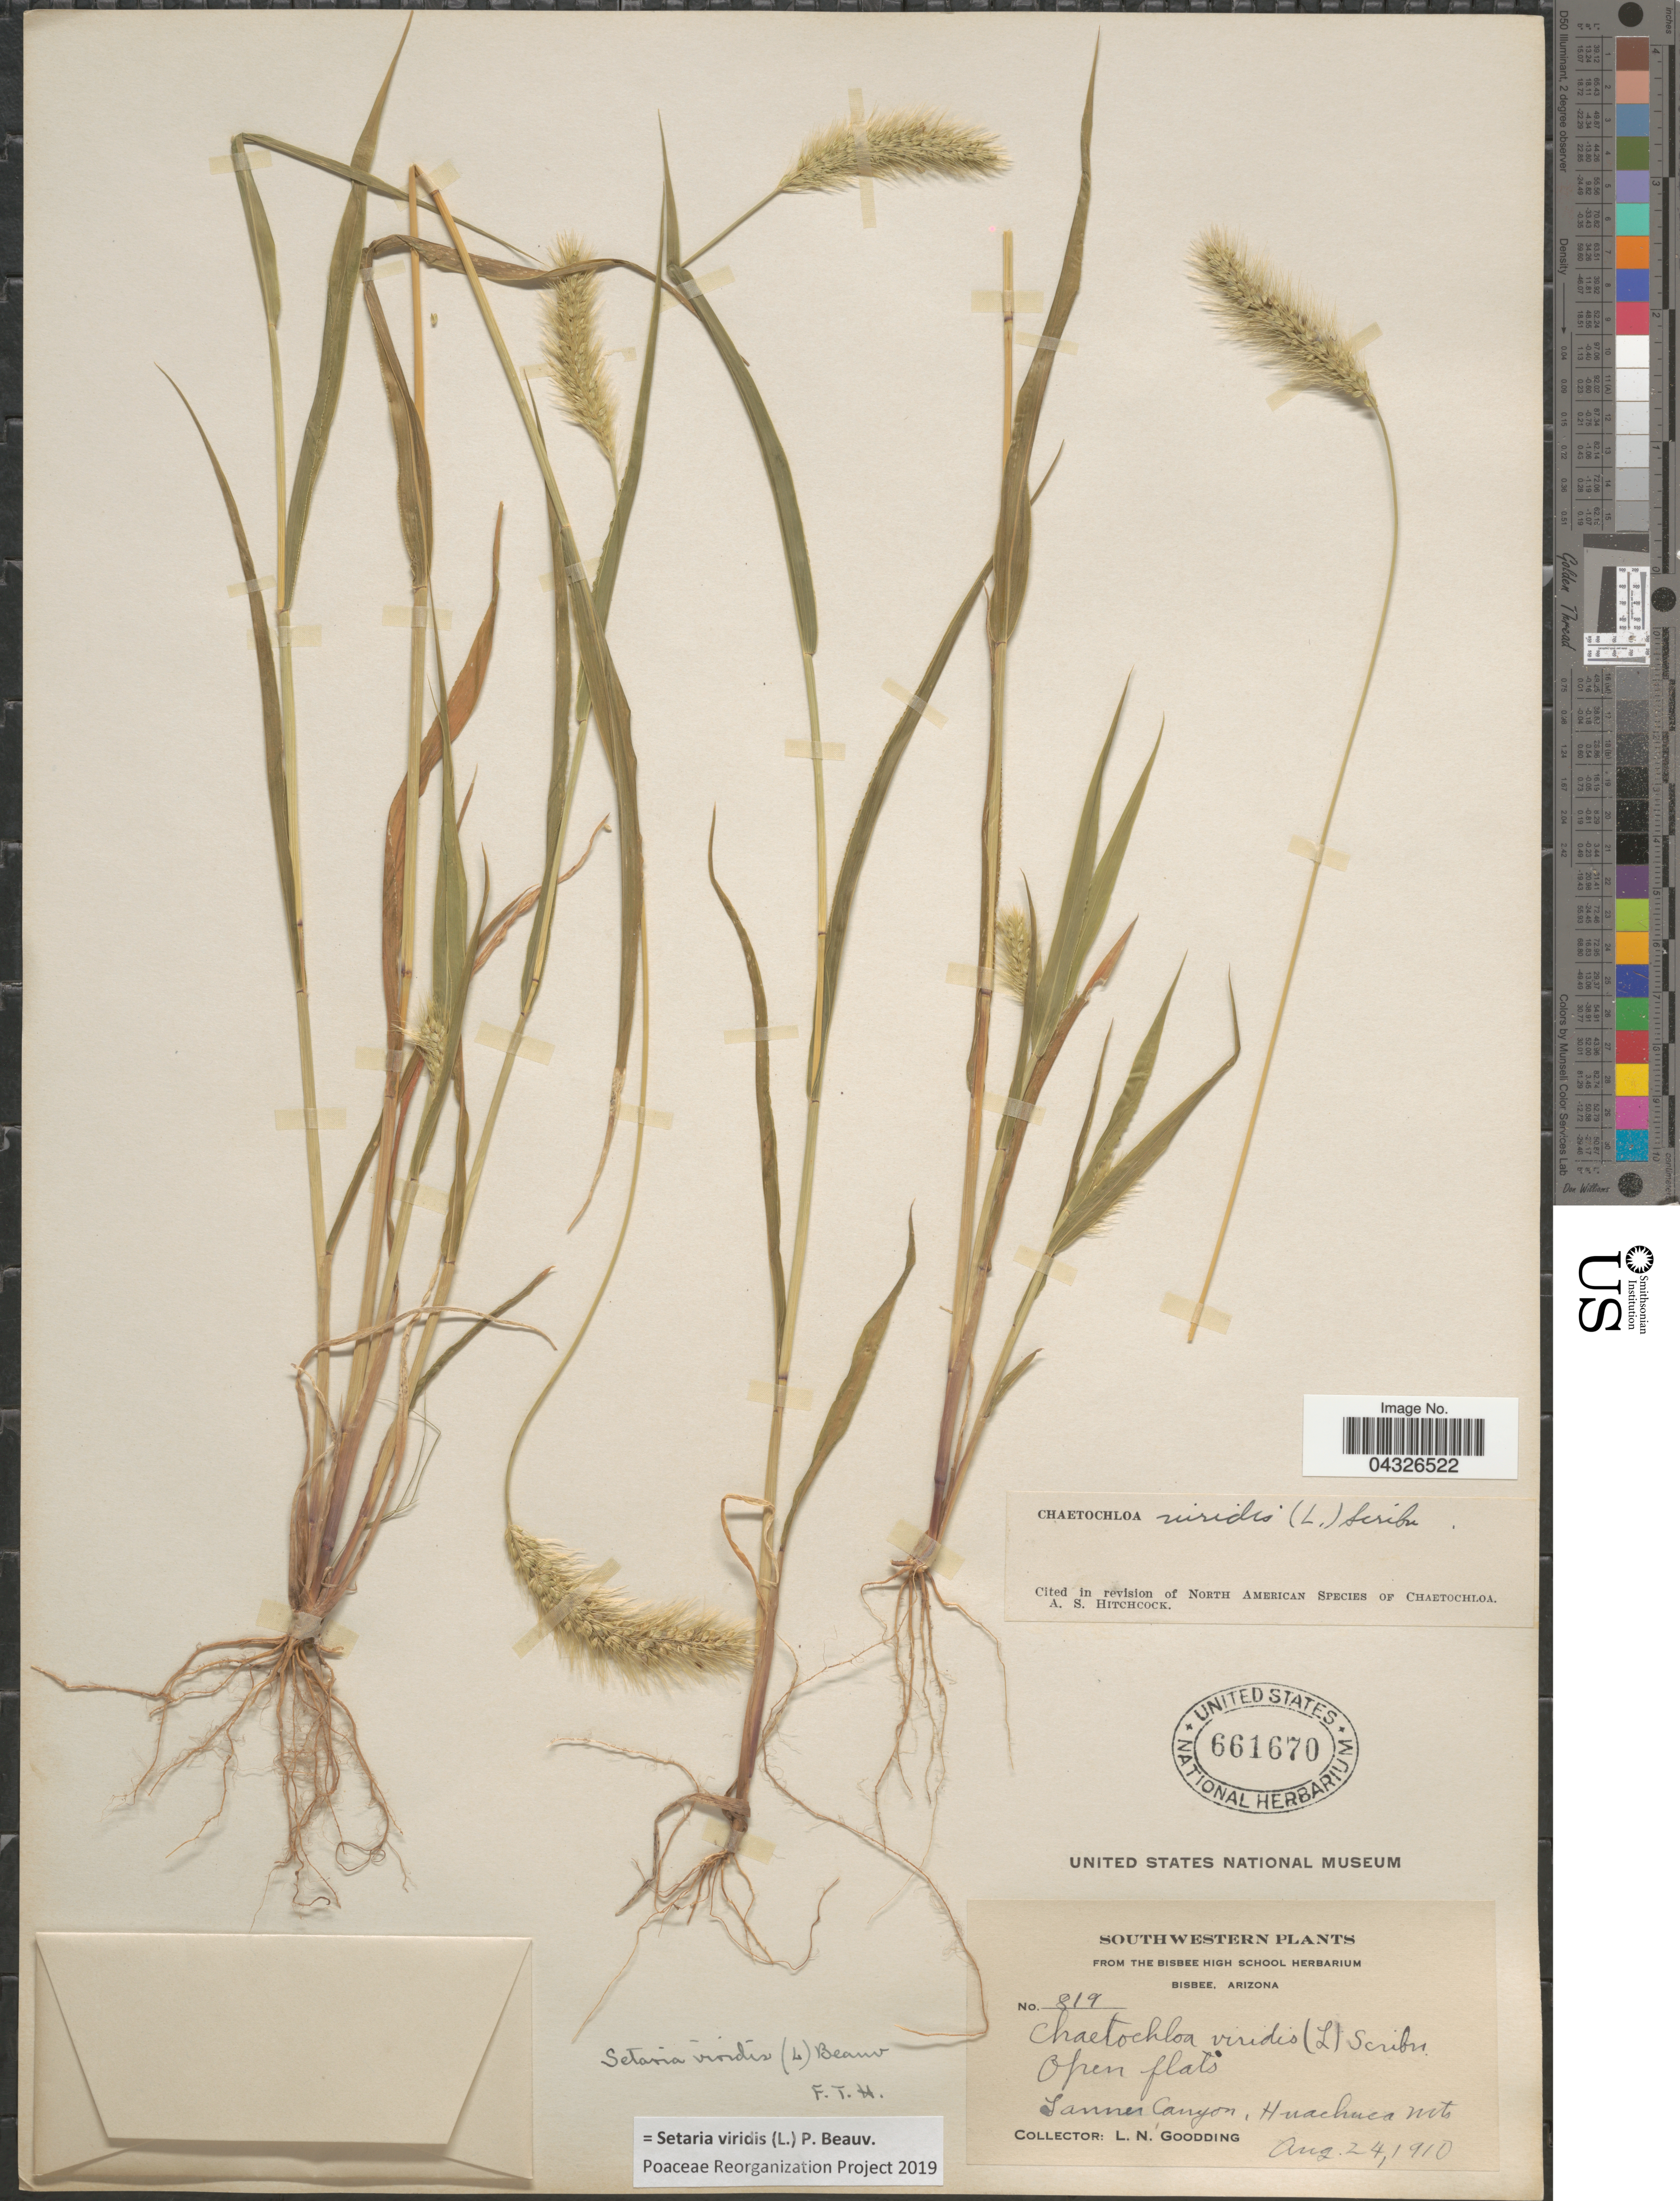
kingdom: Plantae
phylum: Tracheophyta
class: Liliopsida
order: Poales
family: Poaceae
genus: Setaria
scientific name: Setaria viridis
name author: (L.) P. Beauv.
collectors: L. N. Goodding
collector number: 819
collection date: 1910-08-24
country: United States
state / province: Arizona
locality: Southwestern. Open flats. Tanner Canyon, Huachuca Mts.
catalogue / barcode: US 661670